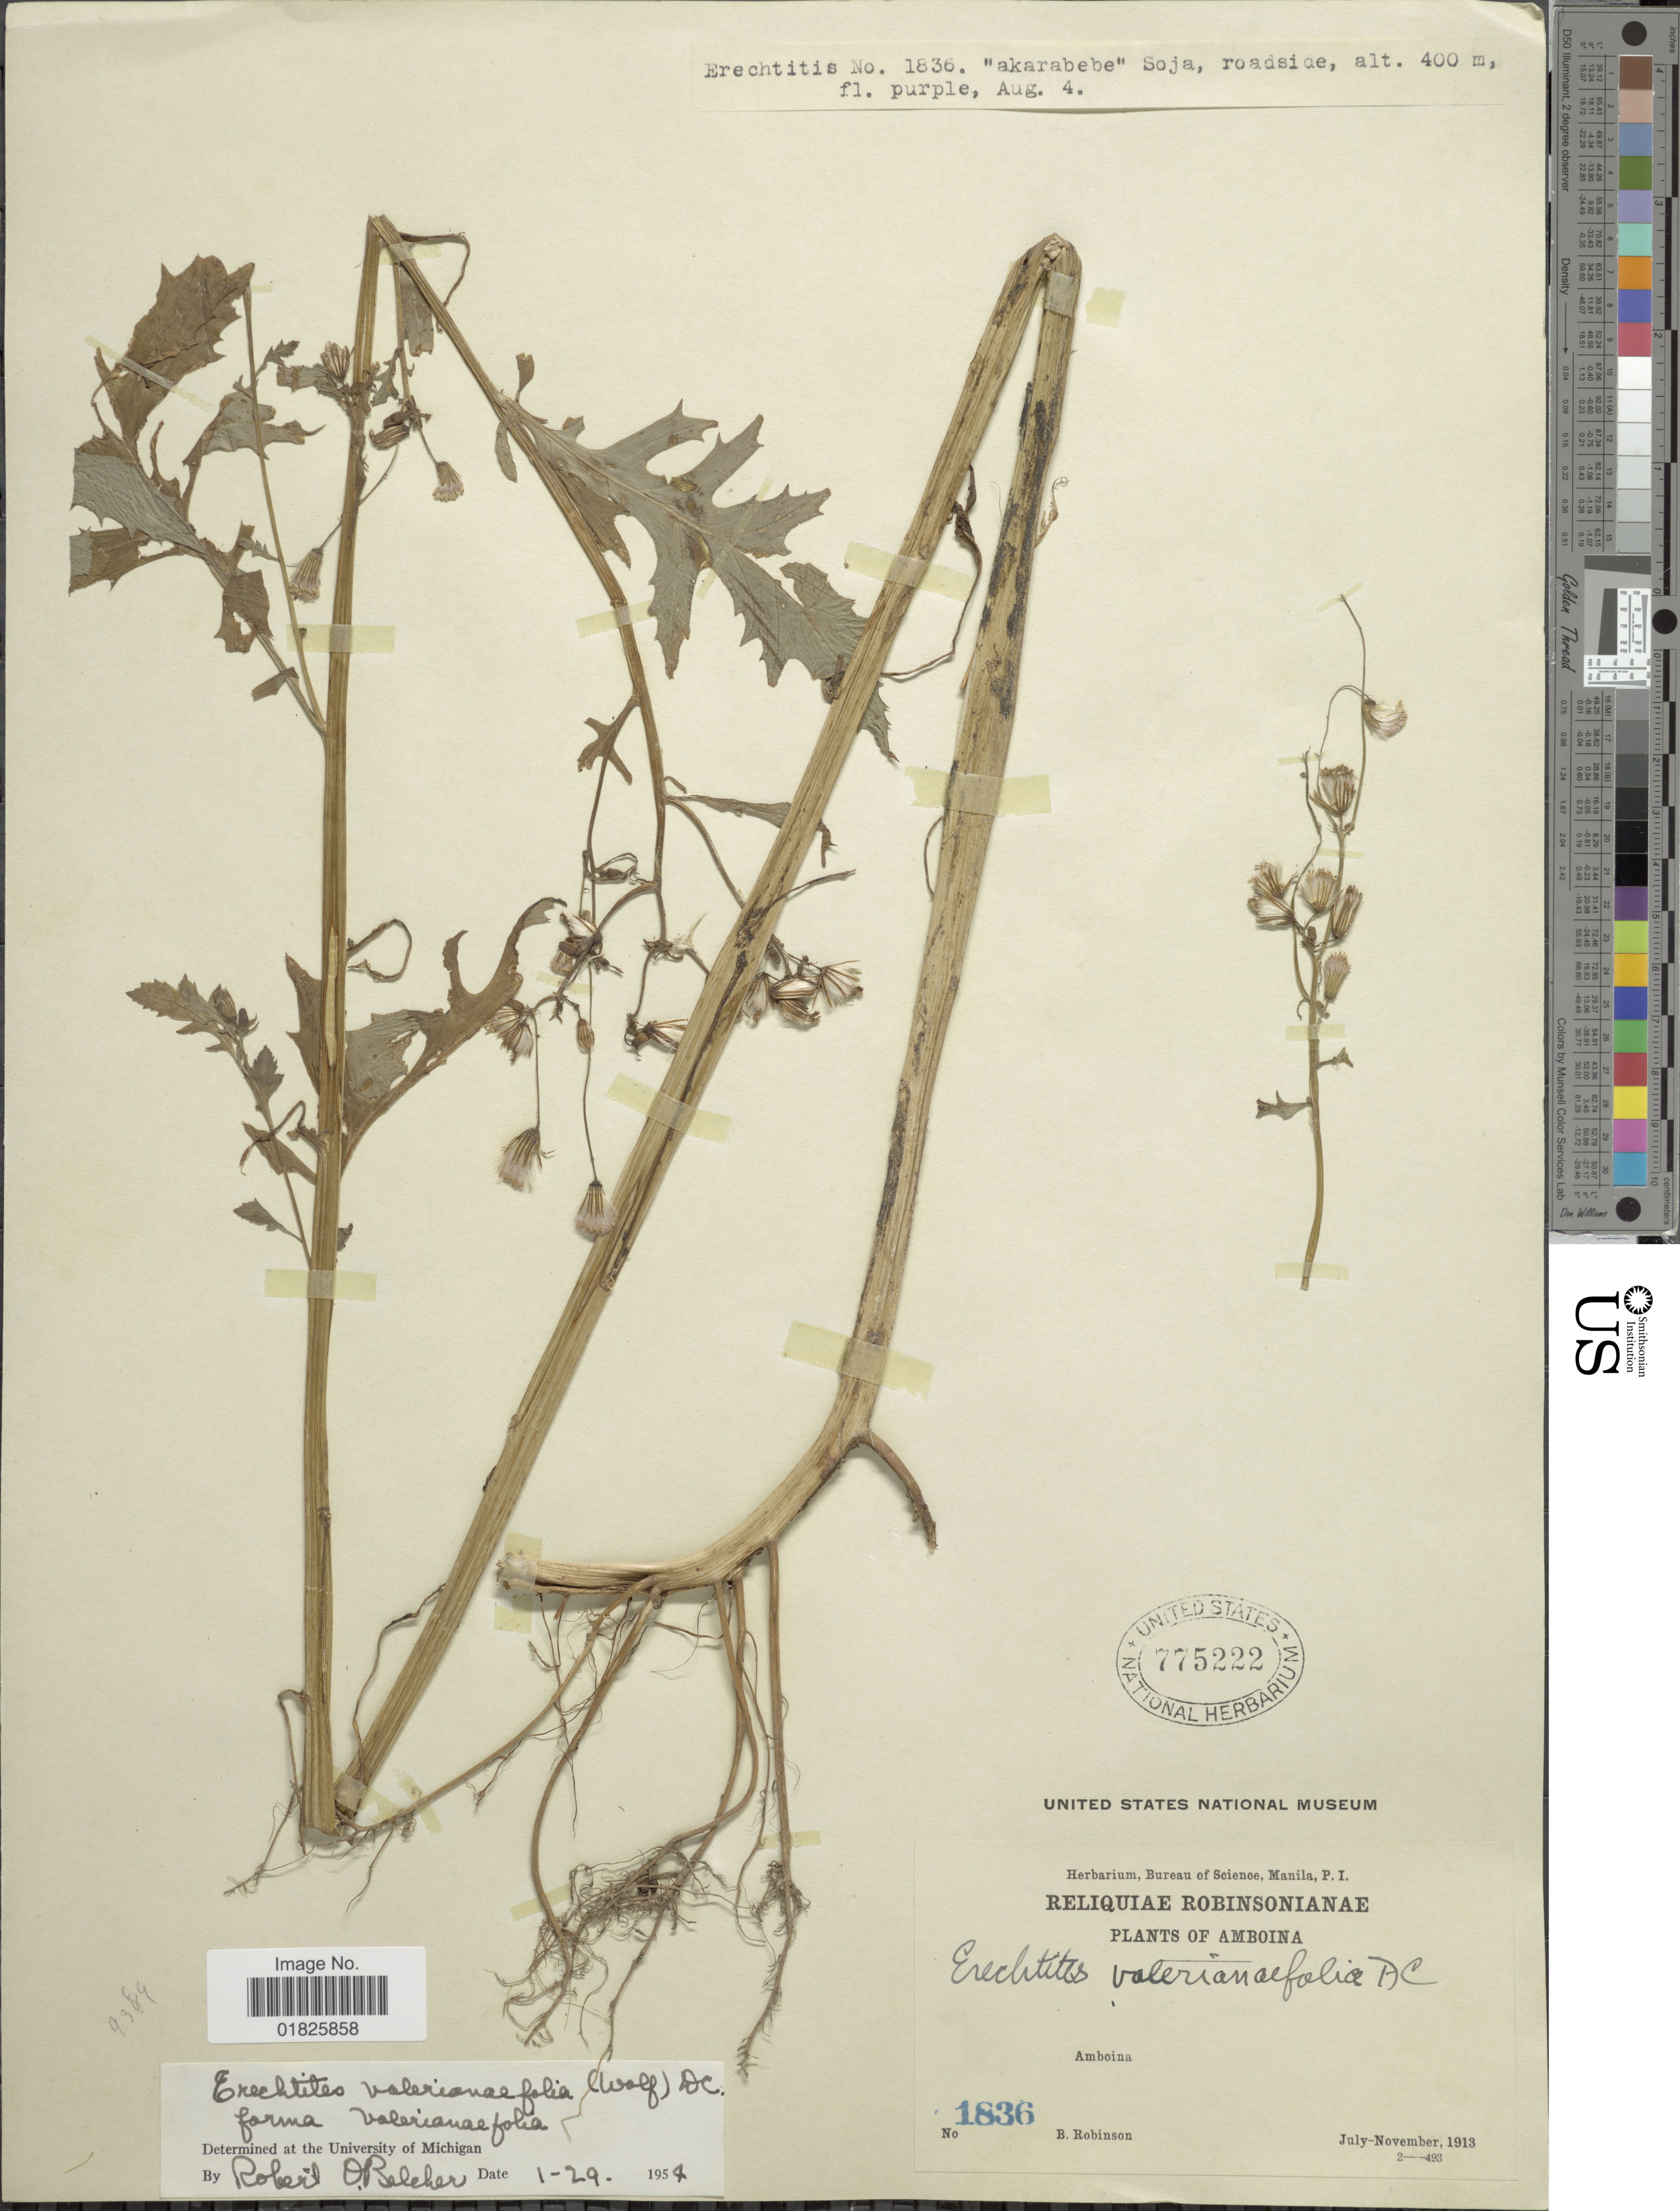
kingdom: Plantae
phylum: Tracheophyta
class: Magnoliopsida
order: Asterales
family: Asteraceae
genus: Erechtites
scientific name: Erechtites valerianifolius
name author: (Link ex Spreng.) DC.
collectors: B. Robinson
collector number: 1836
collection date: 1913-08-04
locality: Amboina, Soja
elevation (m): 400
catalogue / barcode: US 775222